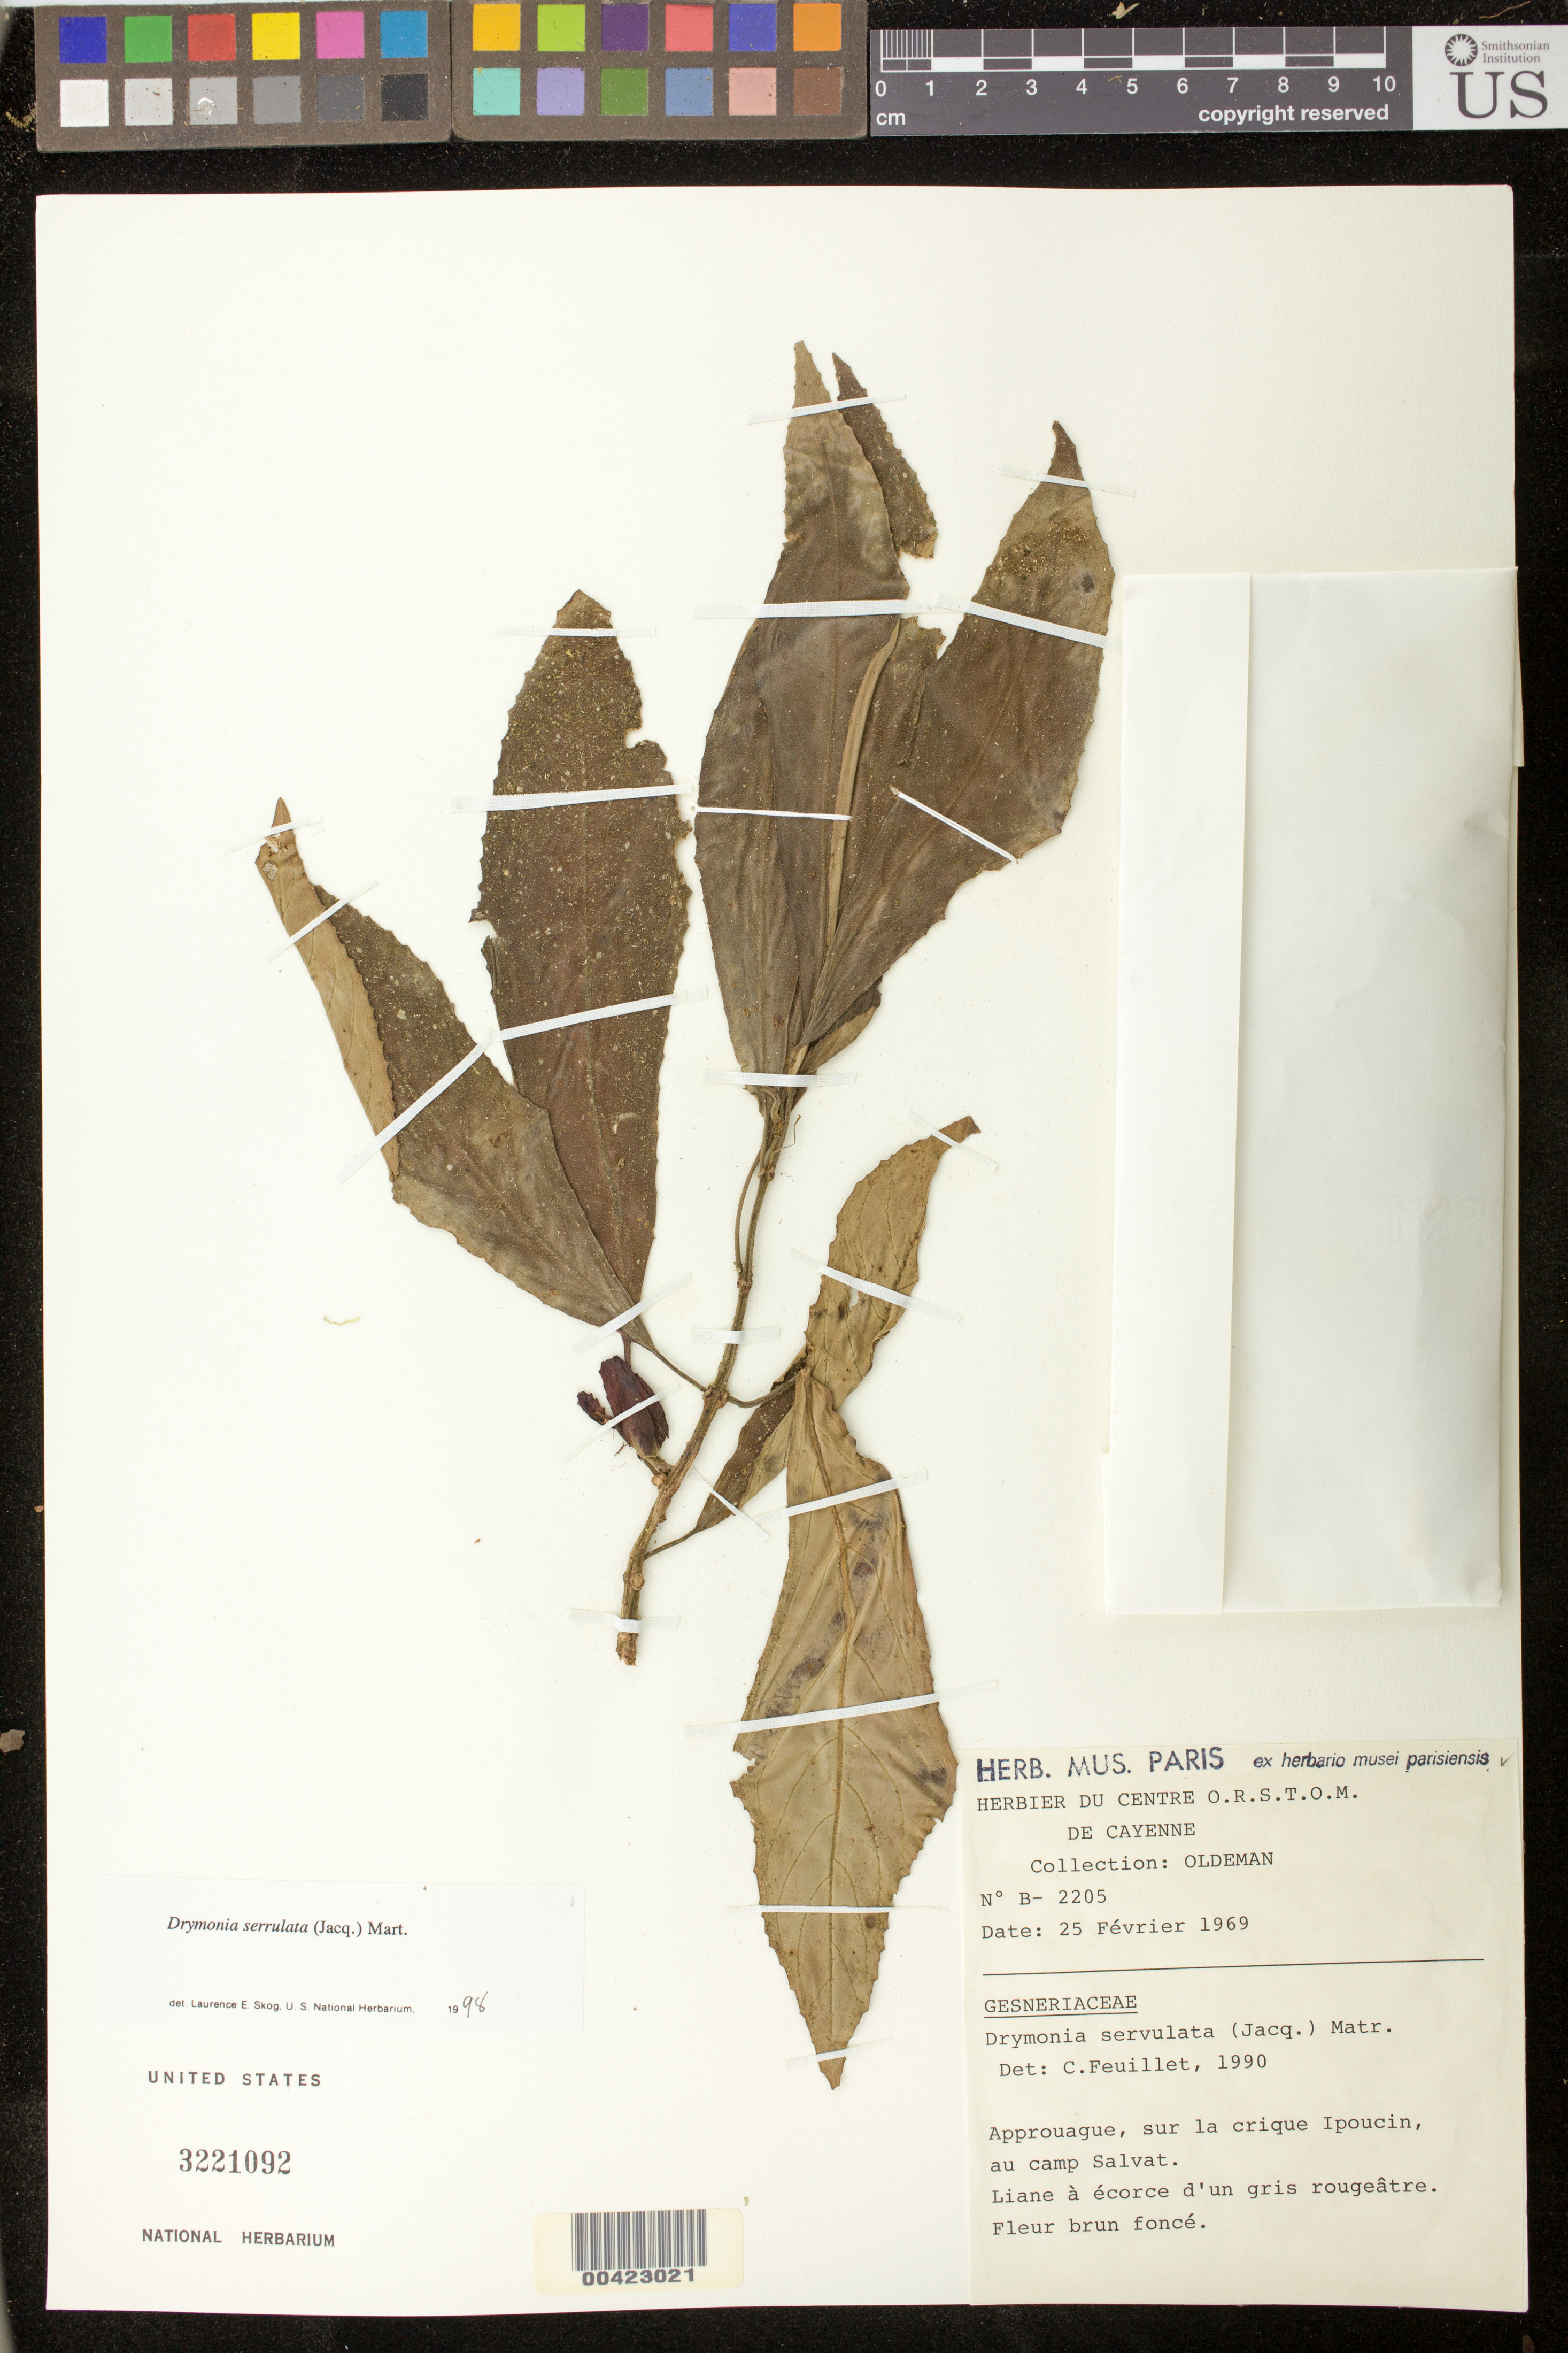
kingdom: Plantae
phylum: Tracheophyta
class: Magnoliopsida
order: Lamiales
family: Gesneriaceae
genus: Drymonia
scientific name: Drymonia serrulata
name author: (Jacq.) Mart.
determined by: Skog, Laurence E.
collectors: R. Oldeman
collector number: B- 2205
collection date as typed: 25 Feb 1969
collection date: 1969-02-25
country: French Guiana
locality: Approuague, sur la crique Ipoucin, au camp Salvat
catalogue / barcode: US 3221092